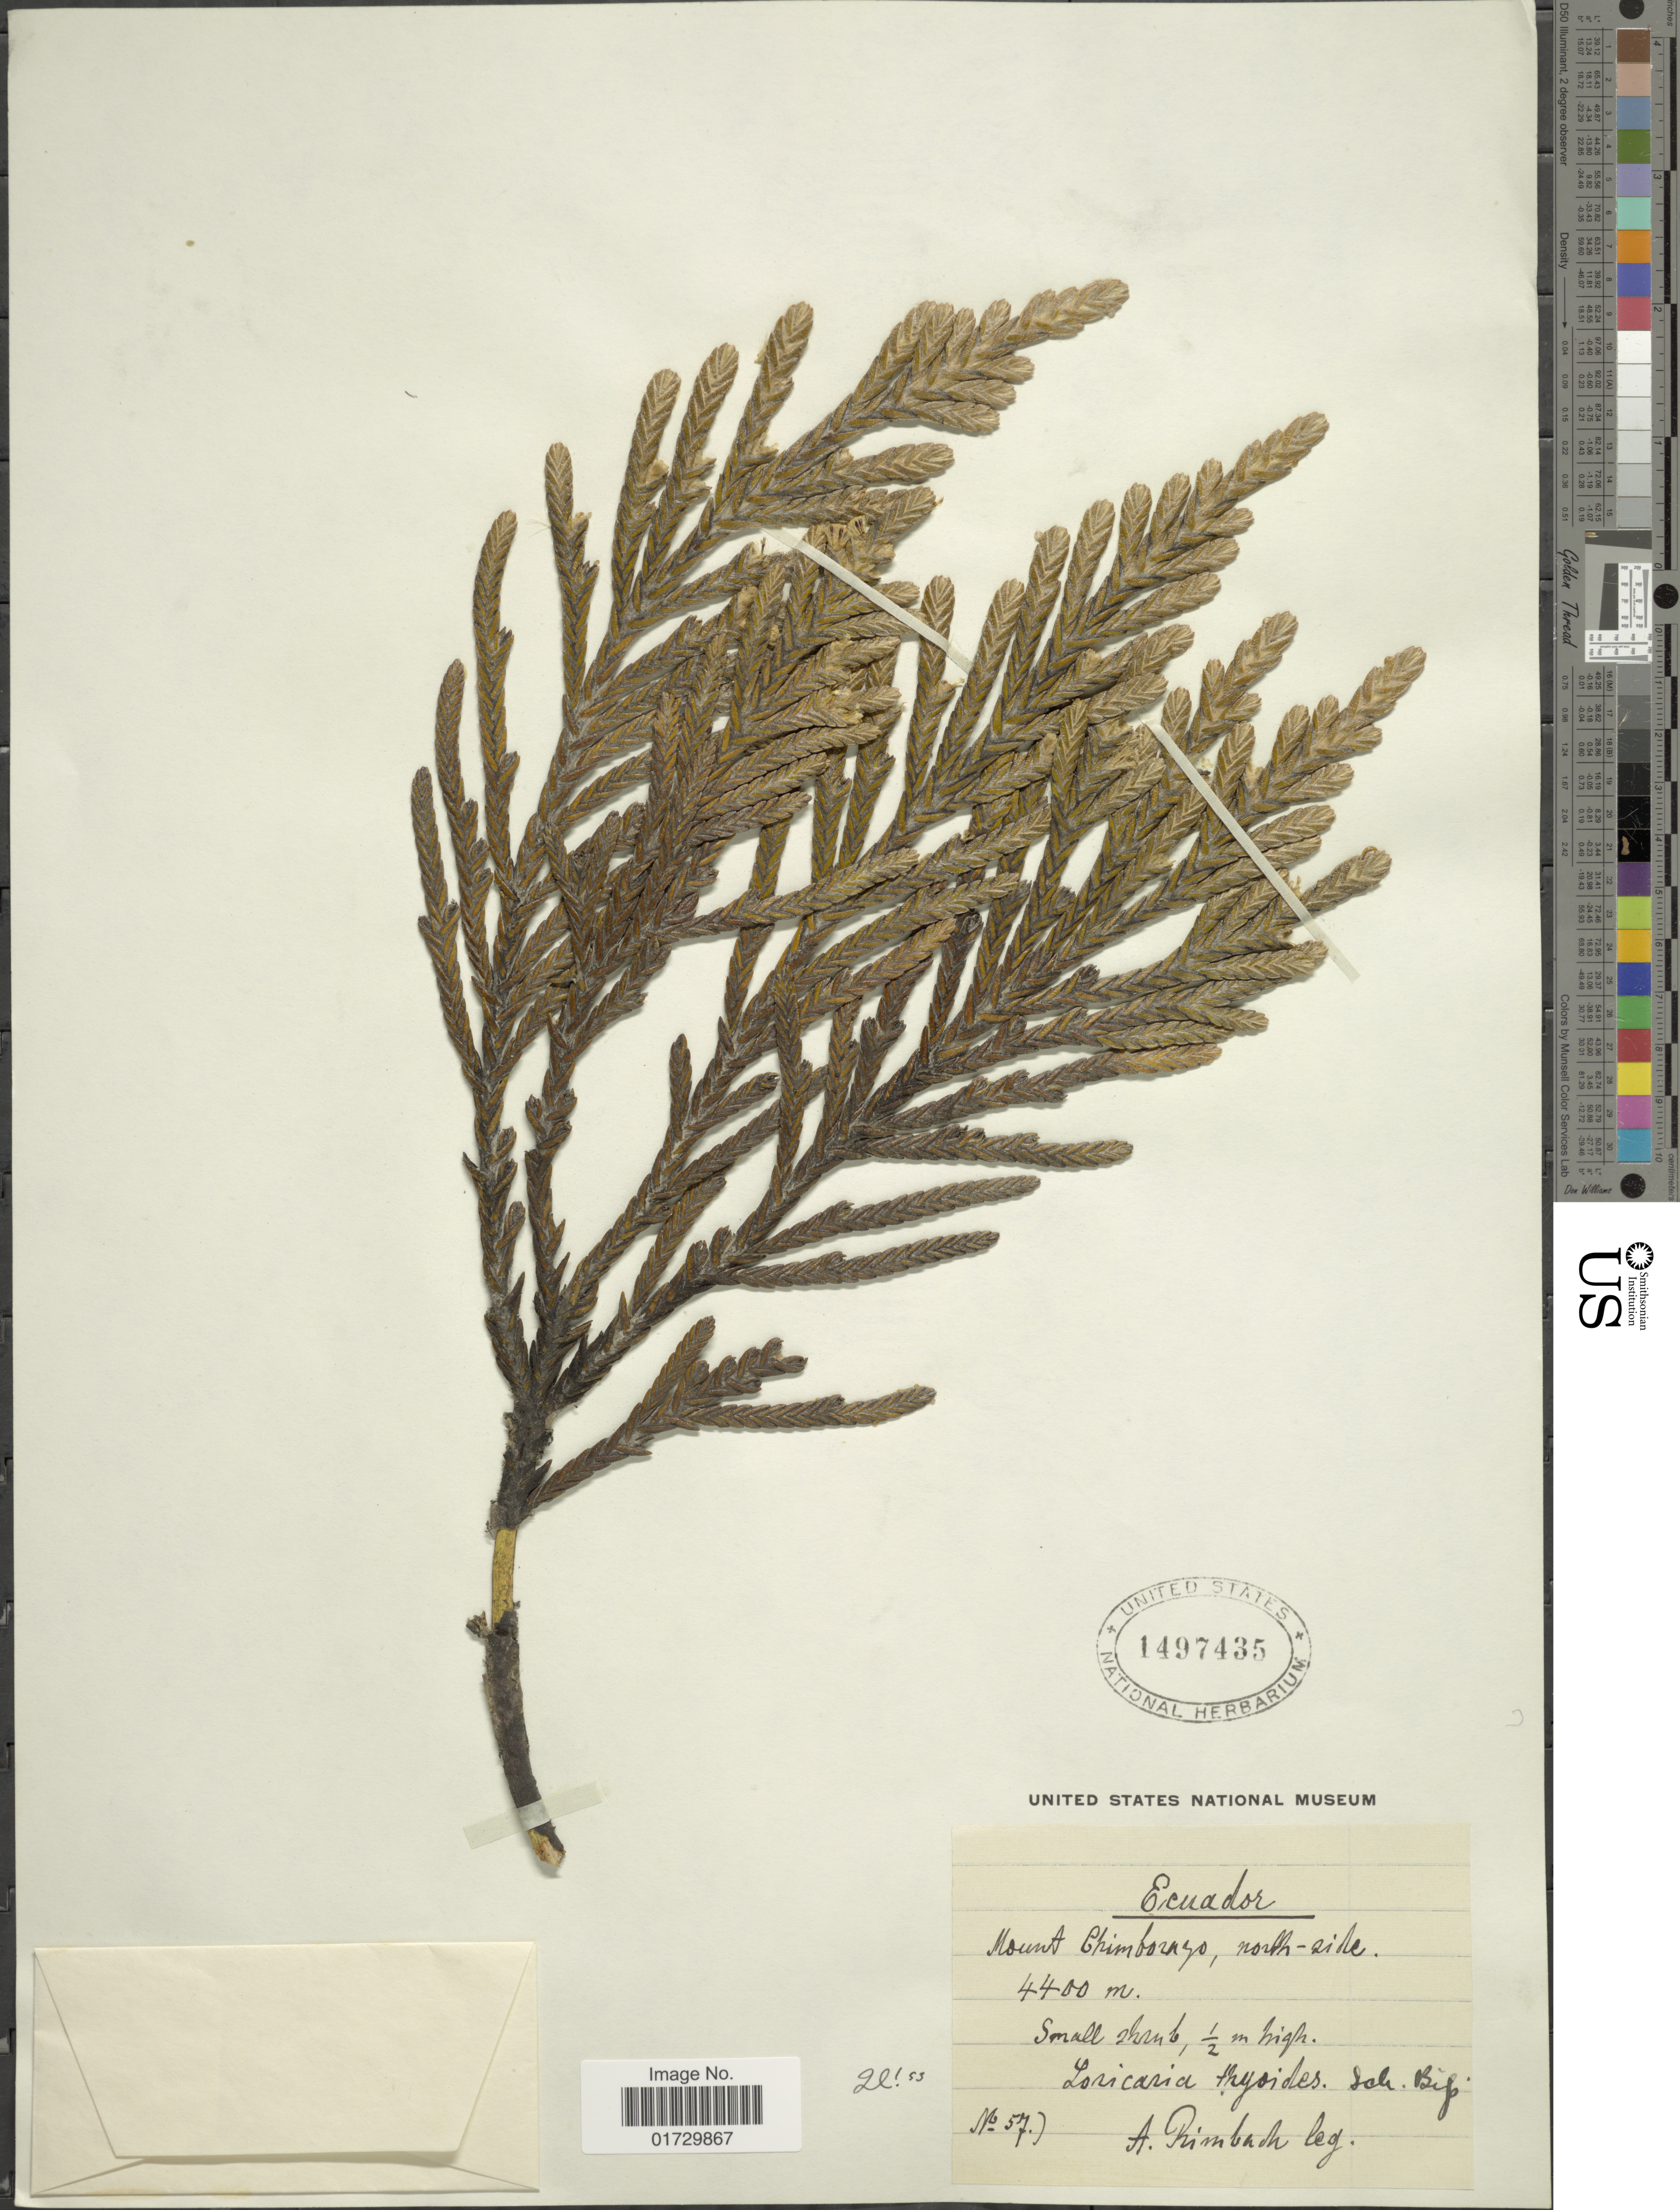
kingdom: Plantae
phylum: Tracheophyta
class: Magnoliopsida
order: Asterales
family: Asteraceae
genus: Loricaria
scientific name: Loricaria thuyoides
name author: (Lam.) Sch. Bip.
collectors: A. Rimbach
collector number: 57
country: Ecuador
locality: Mount Chimbornyo, north-side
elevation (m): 4400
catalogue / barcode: US 1497435